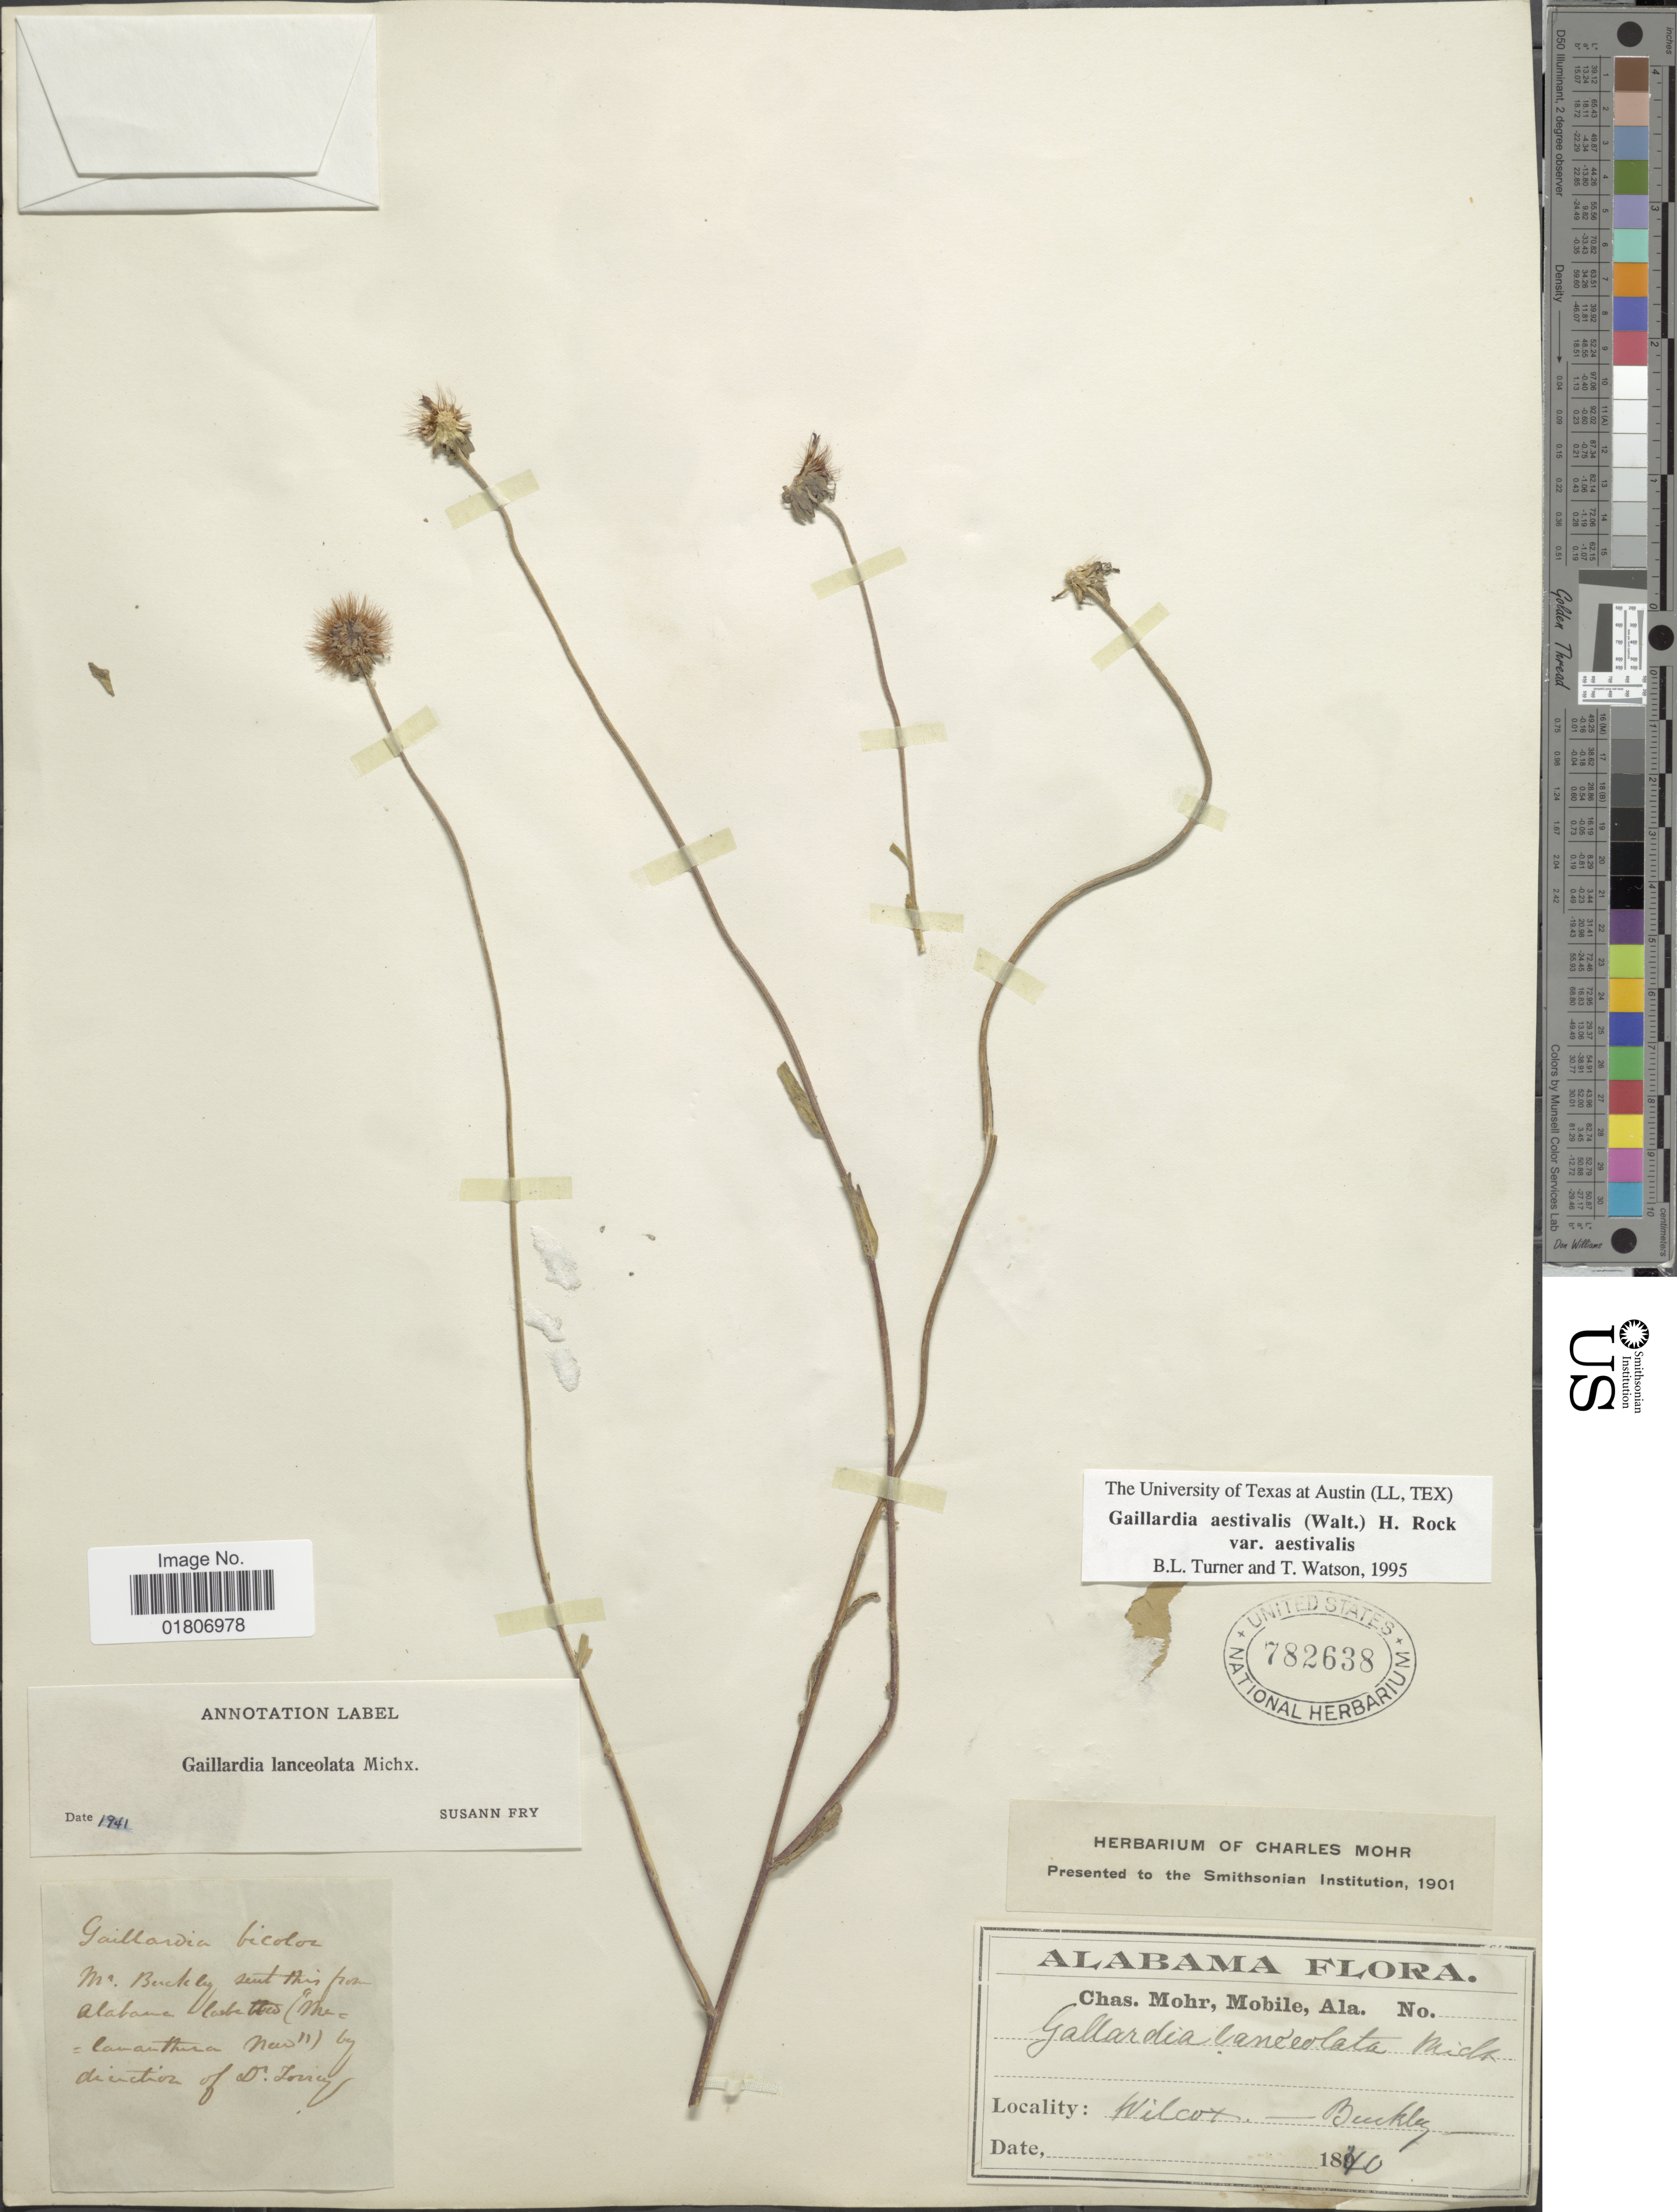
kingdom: Plantae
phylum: Tracheophyta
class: Magnoliopsida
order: Asterales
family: Asteraceae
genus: Gaillardia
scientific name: Gaillardia aestivalis var. aestivalis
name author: (Walter) H. Rock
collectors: Mohr, C. T. (herbarium)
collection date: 1870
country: United States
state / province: Alabama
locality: Wilcox._ Buckley_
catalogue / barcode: US 782638